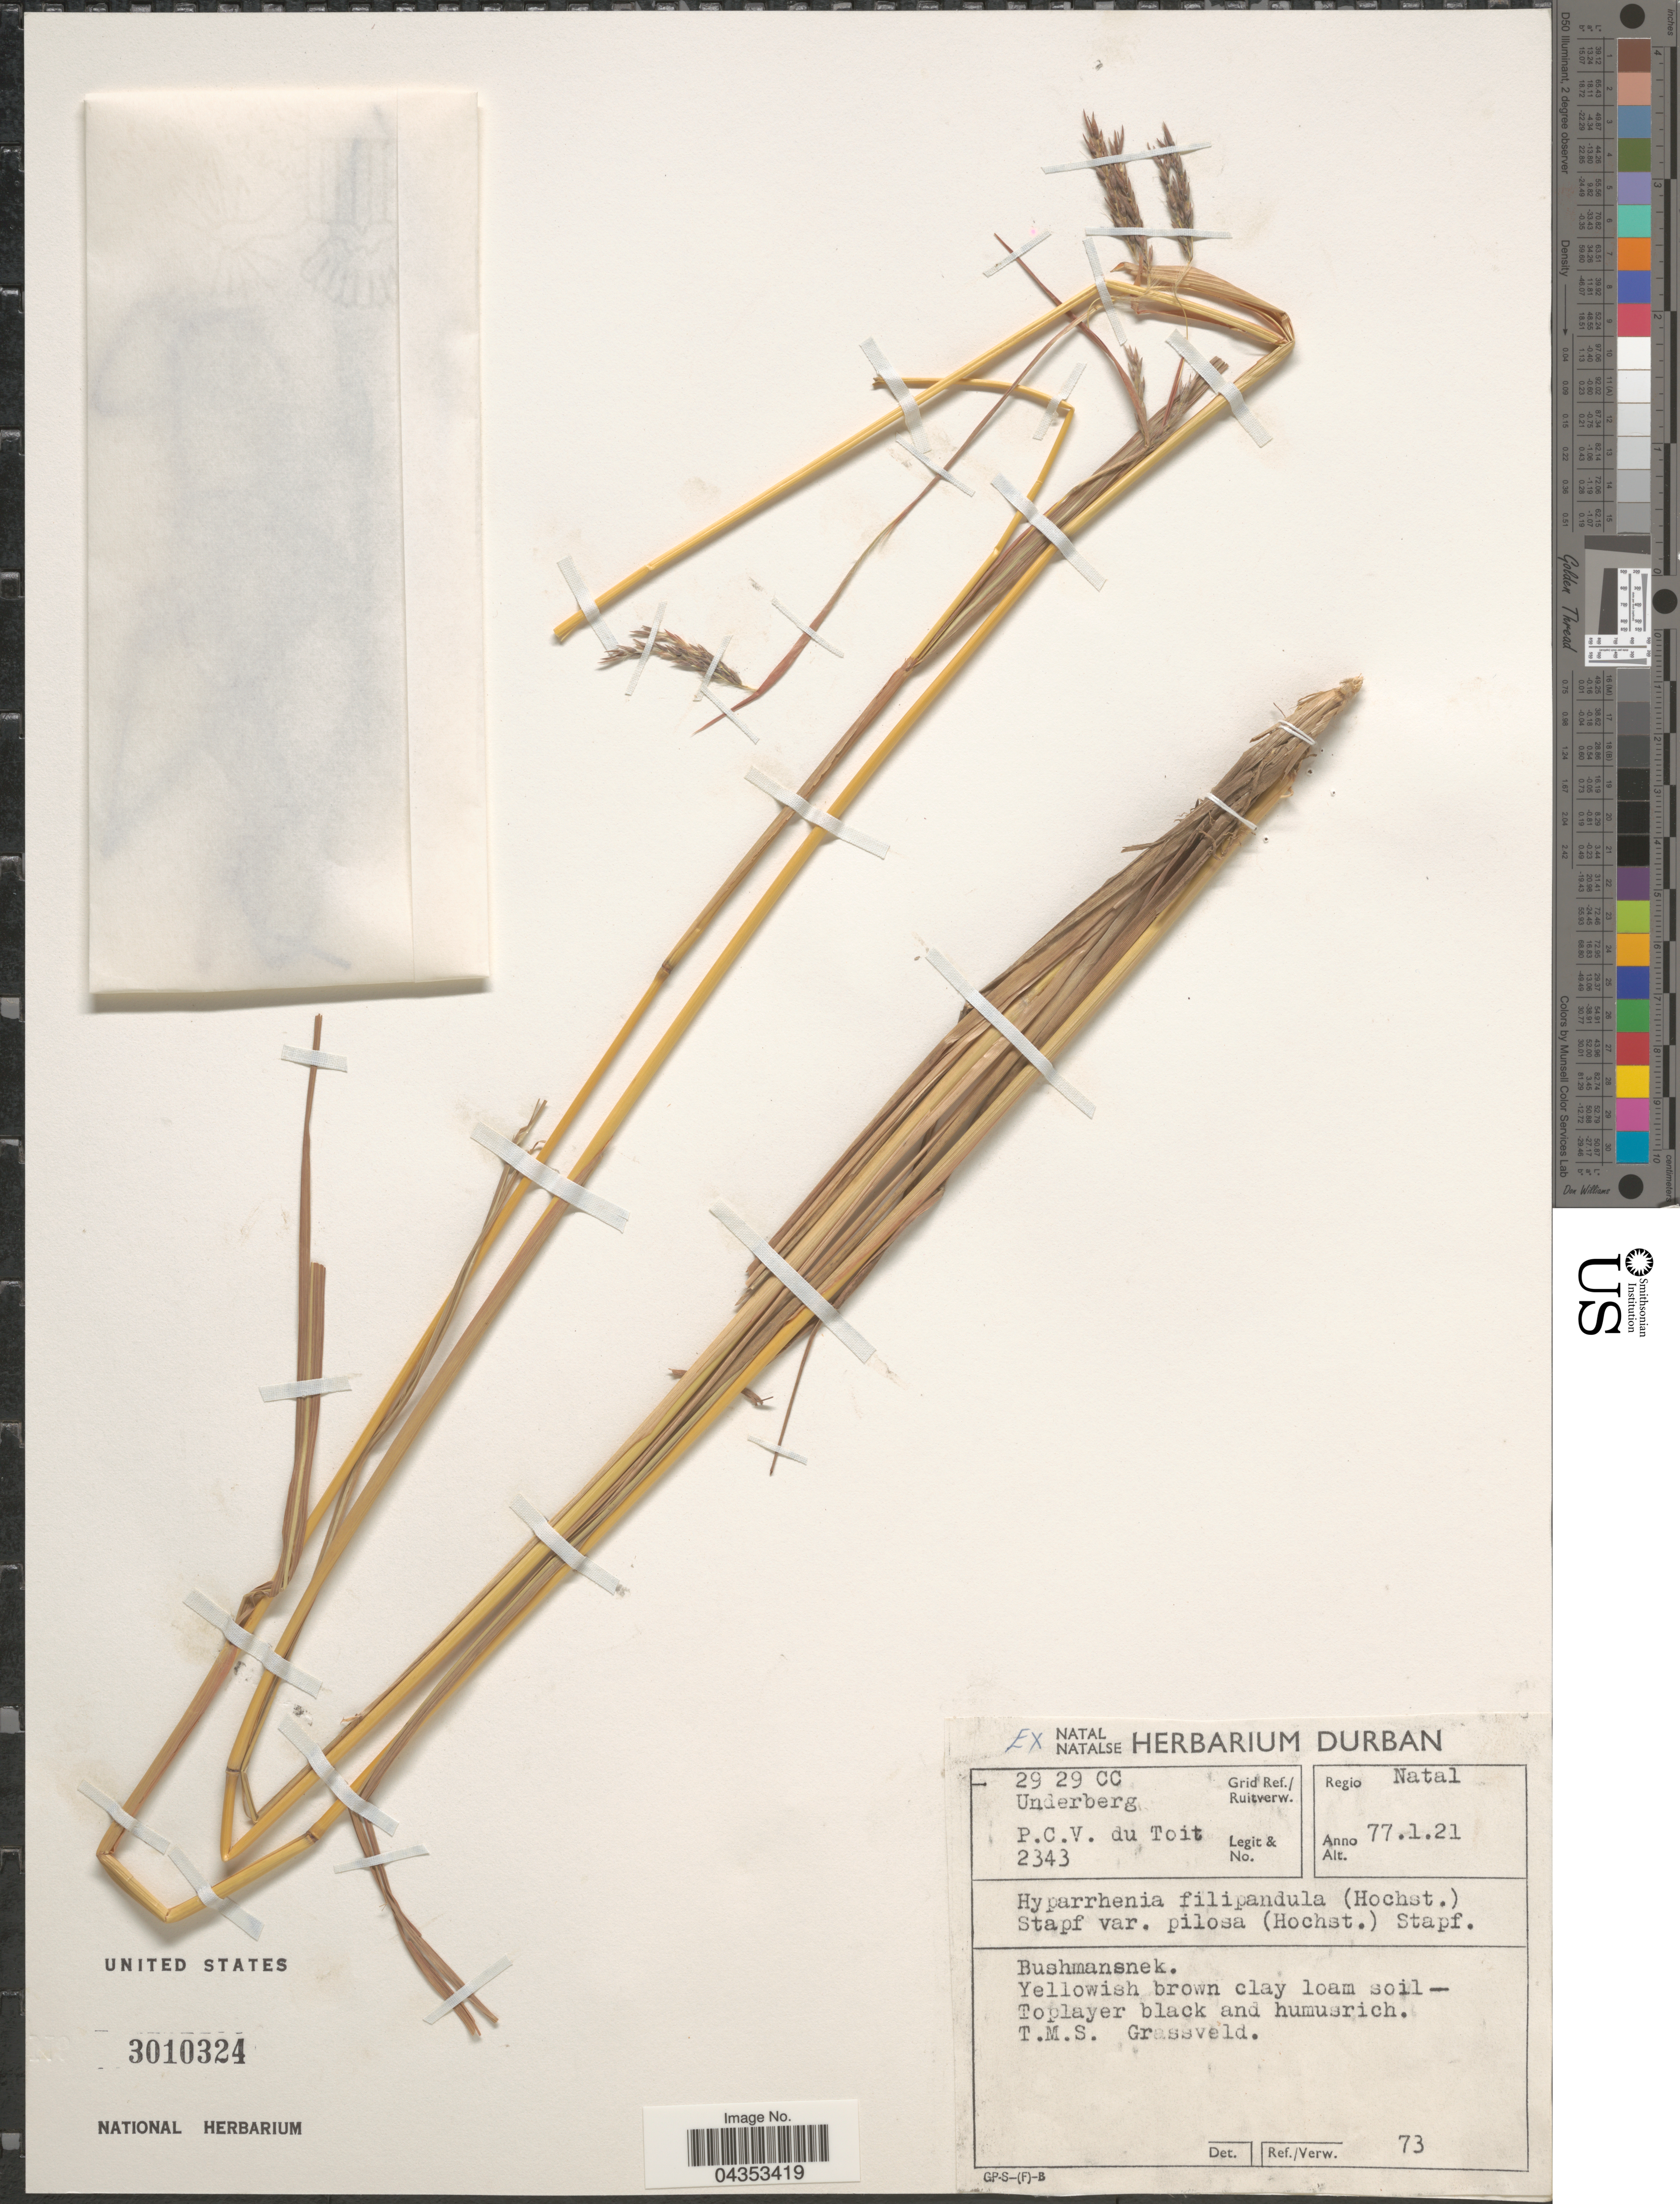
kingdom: Plantae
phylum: Tracheophyta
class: Liliopsida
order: Poales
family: Poaceae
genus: Hyparrhenia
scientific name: Hyparrhenia filipendula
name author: (Hochr.) Stapf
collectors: P. Du Toit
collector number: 2343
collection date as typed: Transcribed d/m/y: 21/1/77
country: South Africa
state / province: KwaZulu-Natal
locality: Grid Ref./Ruitverw. 29 29 CC. Underberg. Regio Natal. Bushmansnek. Yellowish brown clay loam soil-Toplayer black and humusrich. T.M.S. Grassveld.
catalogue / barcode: US 3010324